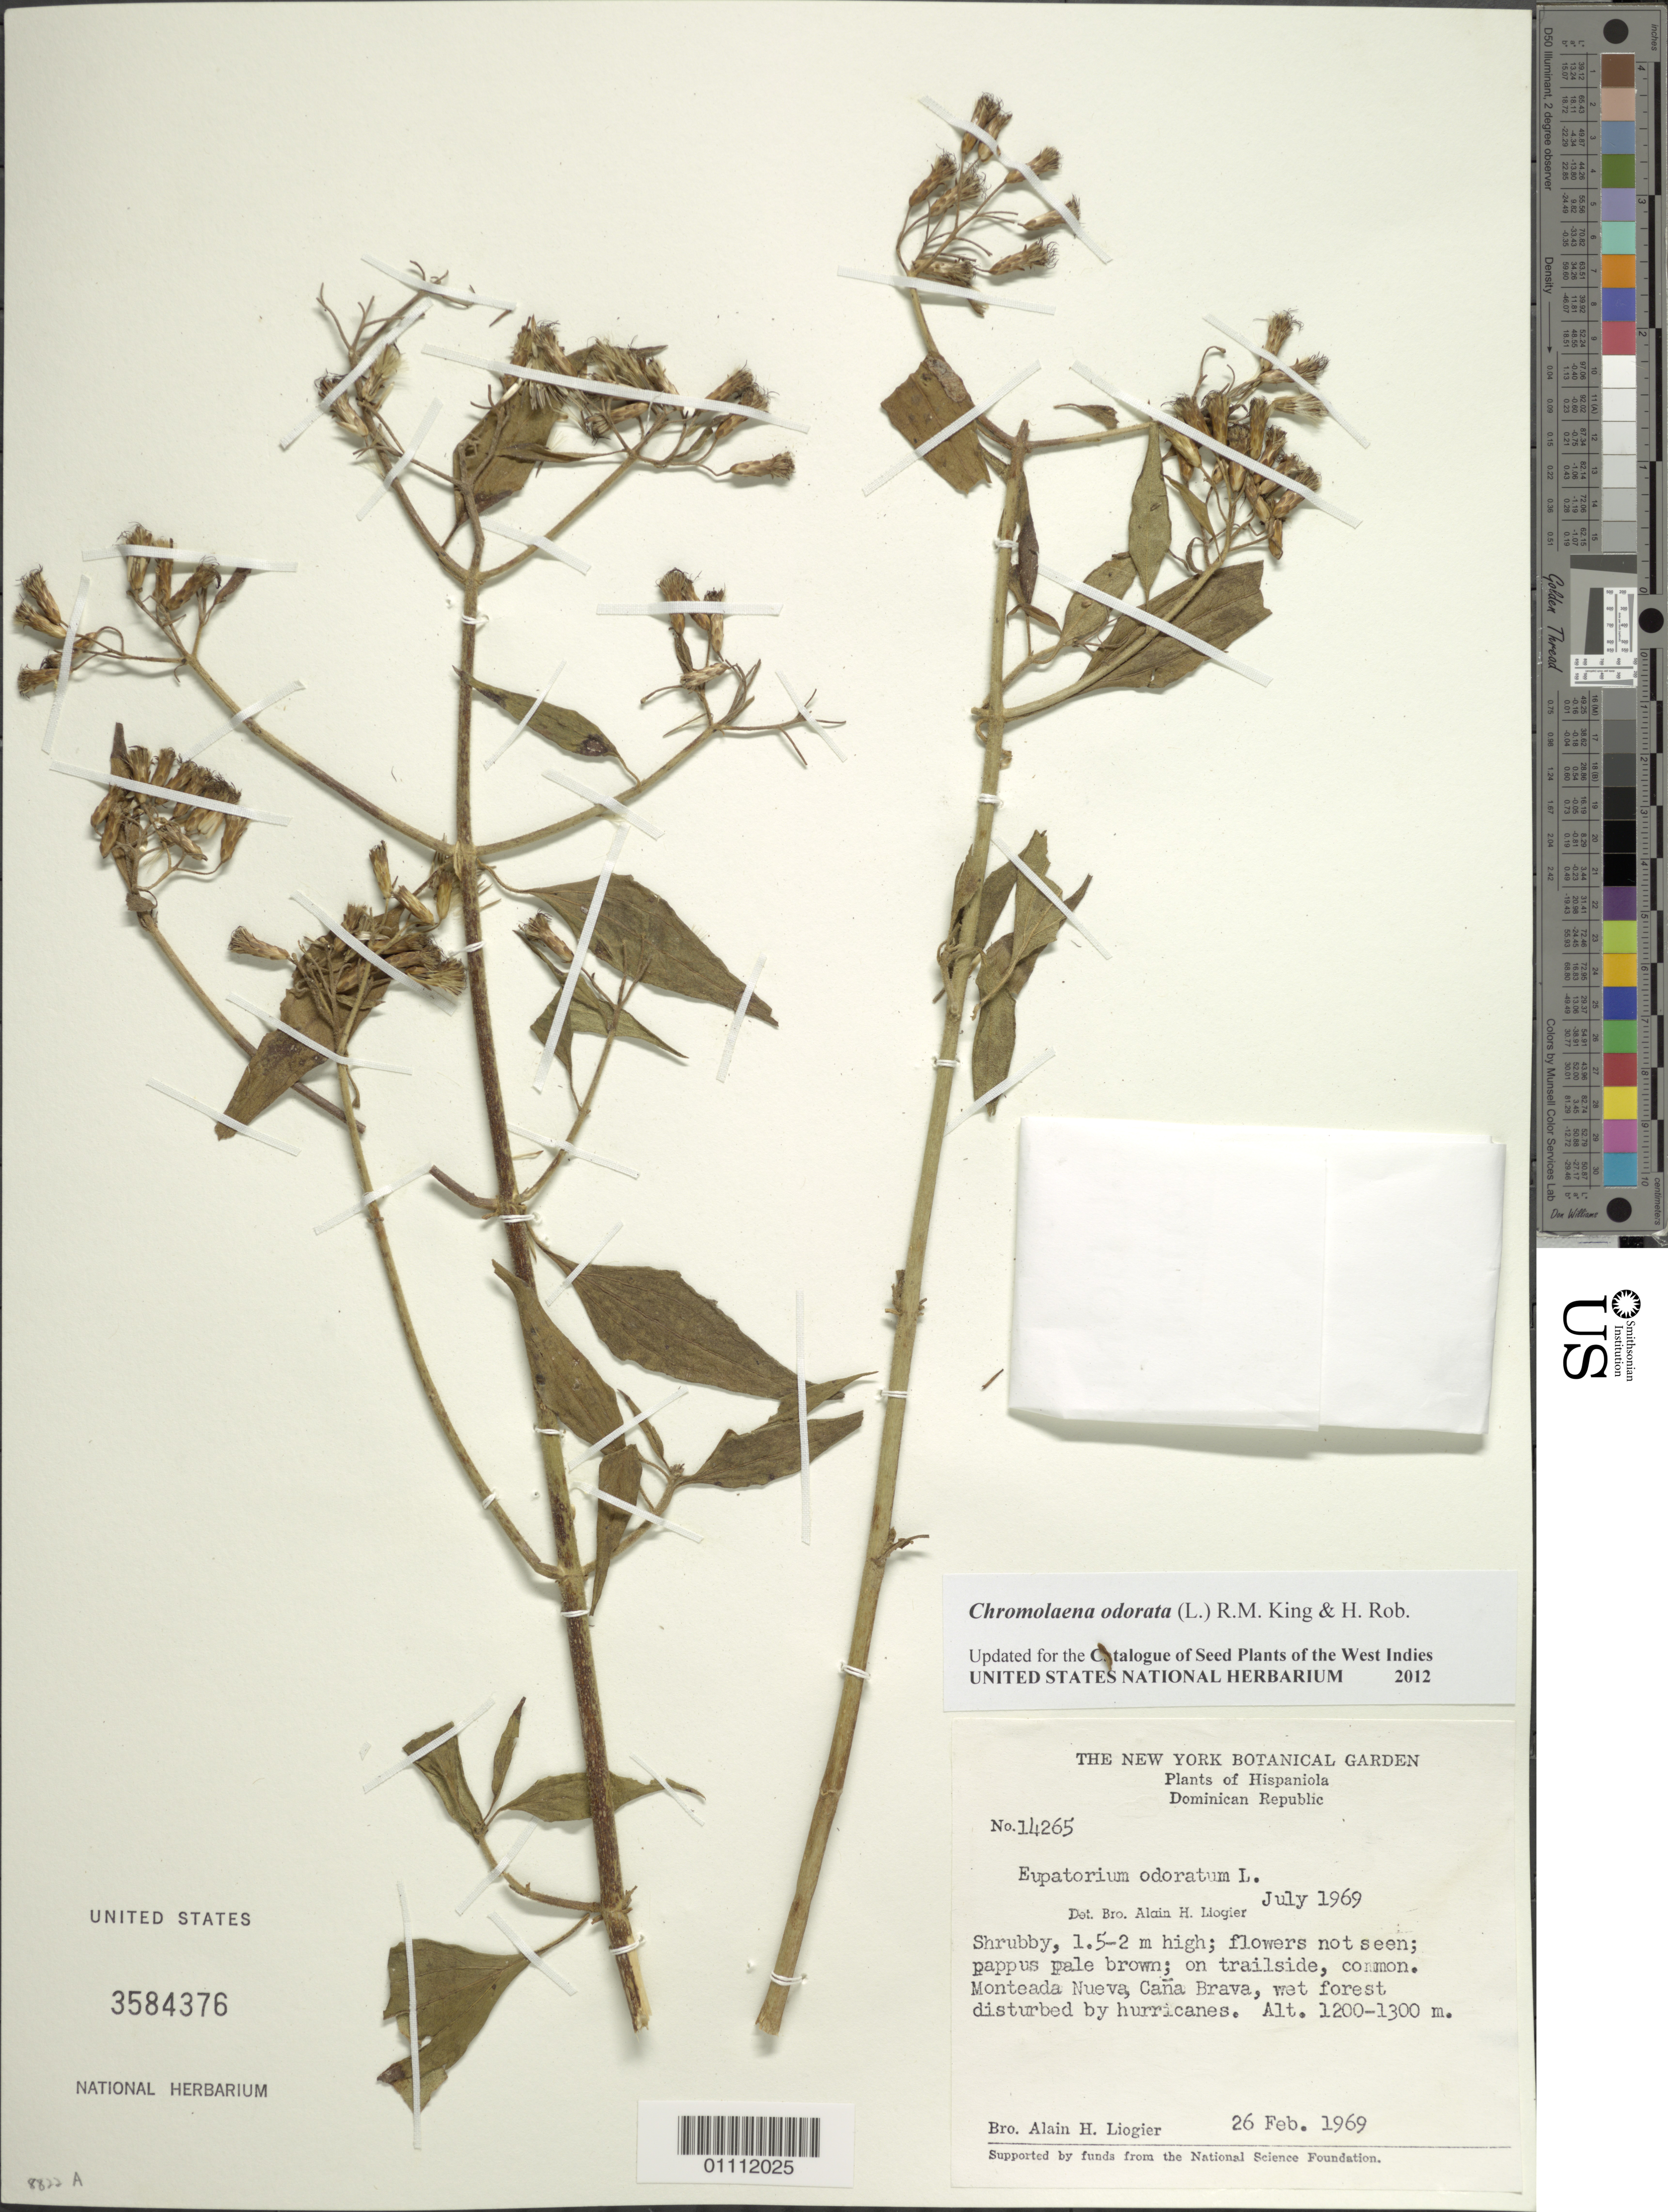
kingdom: Plantae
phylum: Tracheophyta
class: Magnoliopsida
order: Asterales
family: Asteraceae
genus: Chromolaena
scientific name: Chromolaena odorata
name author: (L.) R.M. King & H. Rob.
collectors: A. H. Liogier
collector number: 14265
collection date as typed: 26 Feb 1969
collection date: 1969-02-26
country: Dominican Republic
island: Hispaniola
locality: Monteada Nueva, Caña Brava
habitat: Wet forest, disturbed by hurricane; on trailside, common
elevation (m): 1200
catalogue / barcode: US 3584376